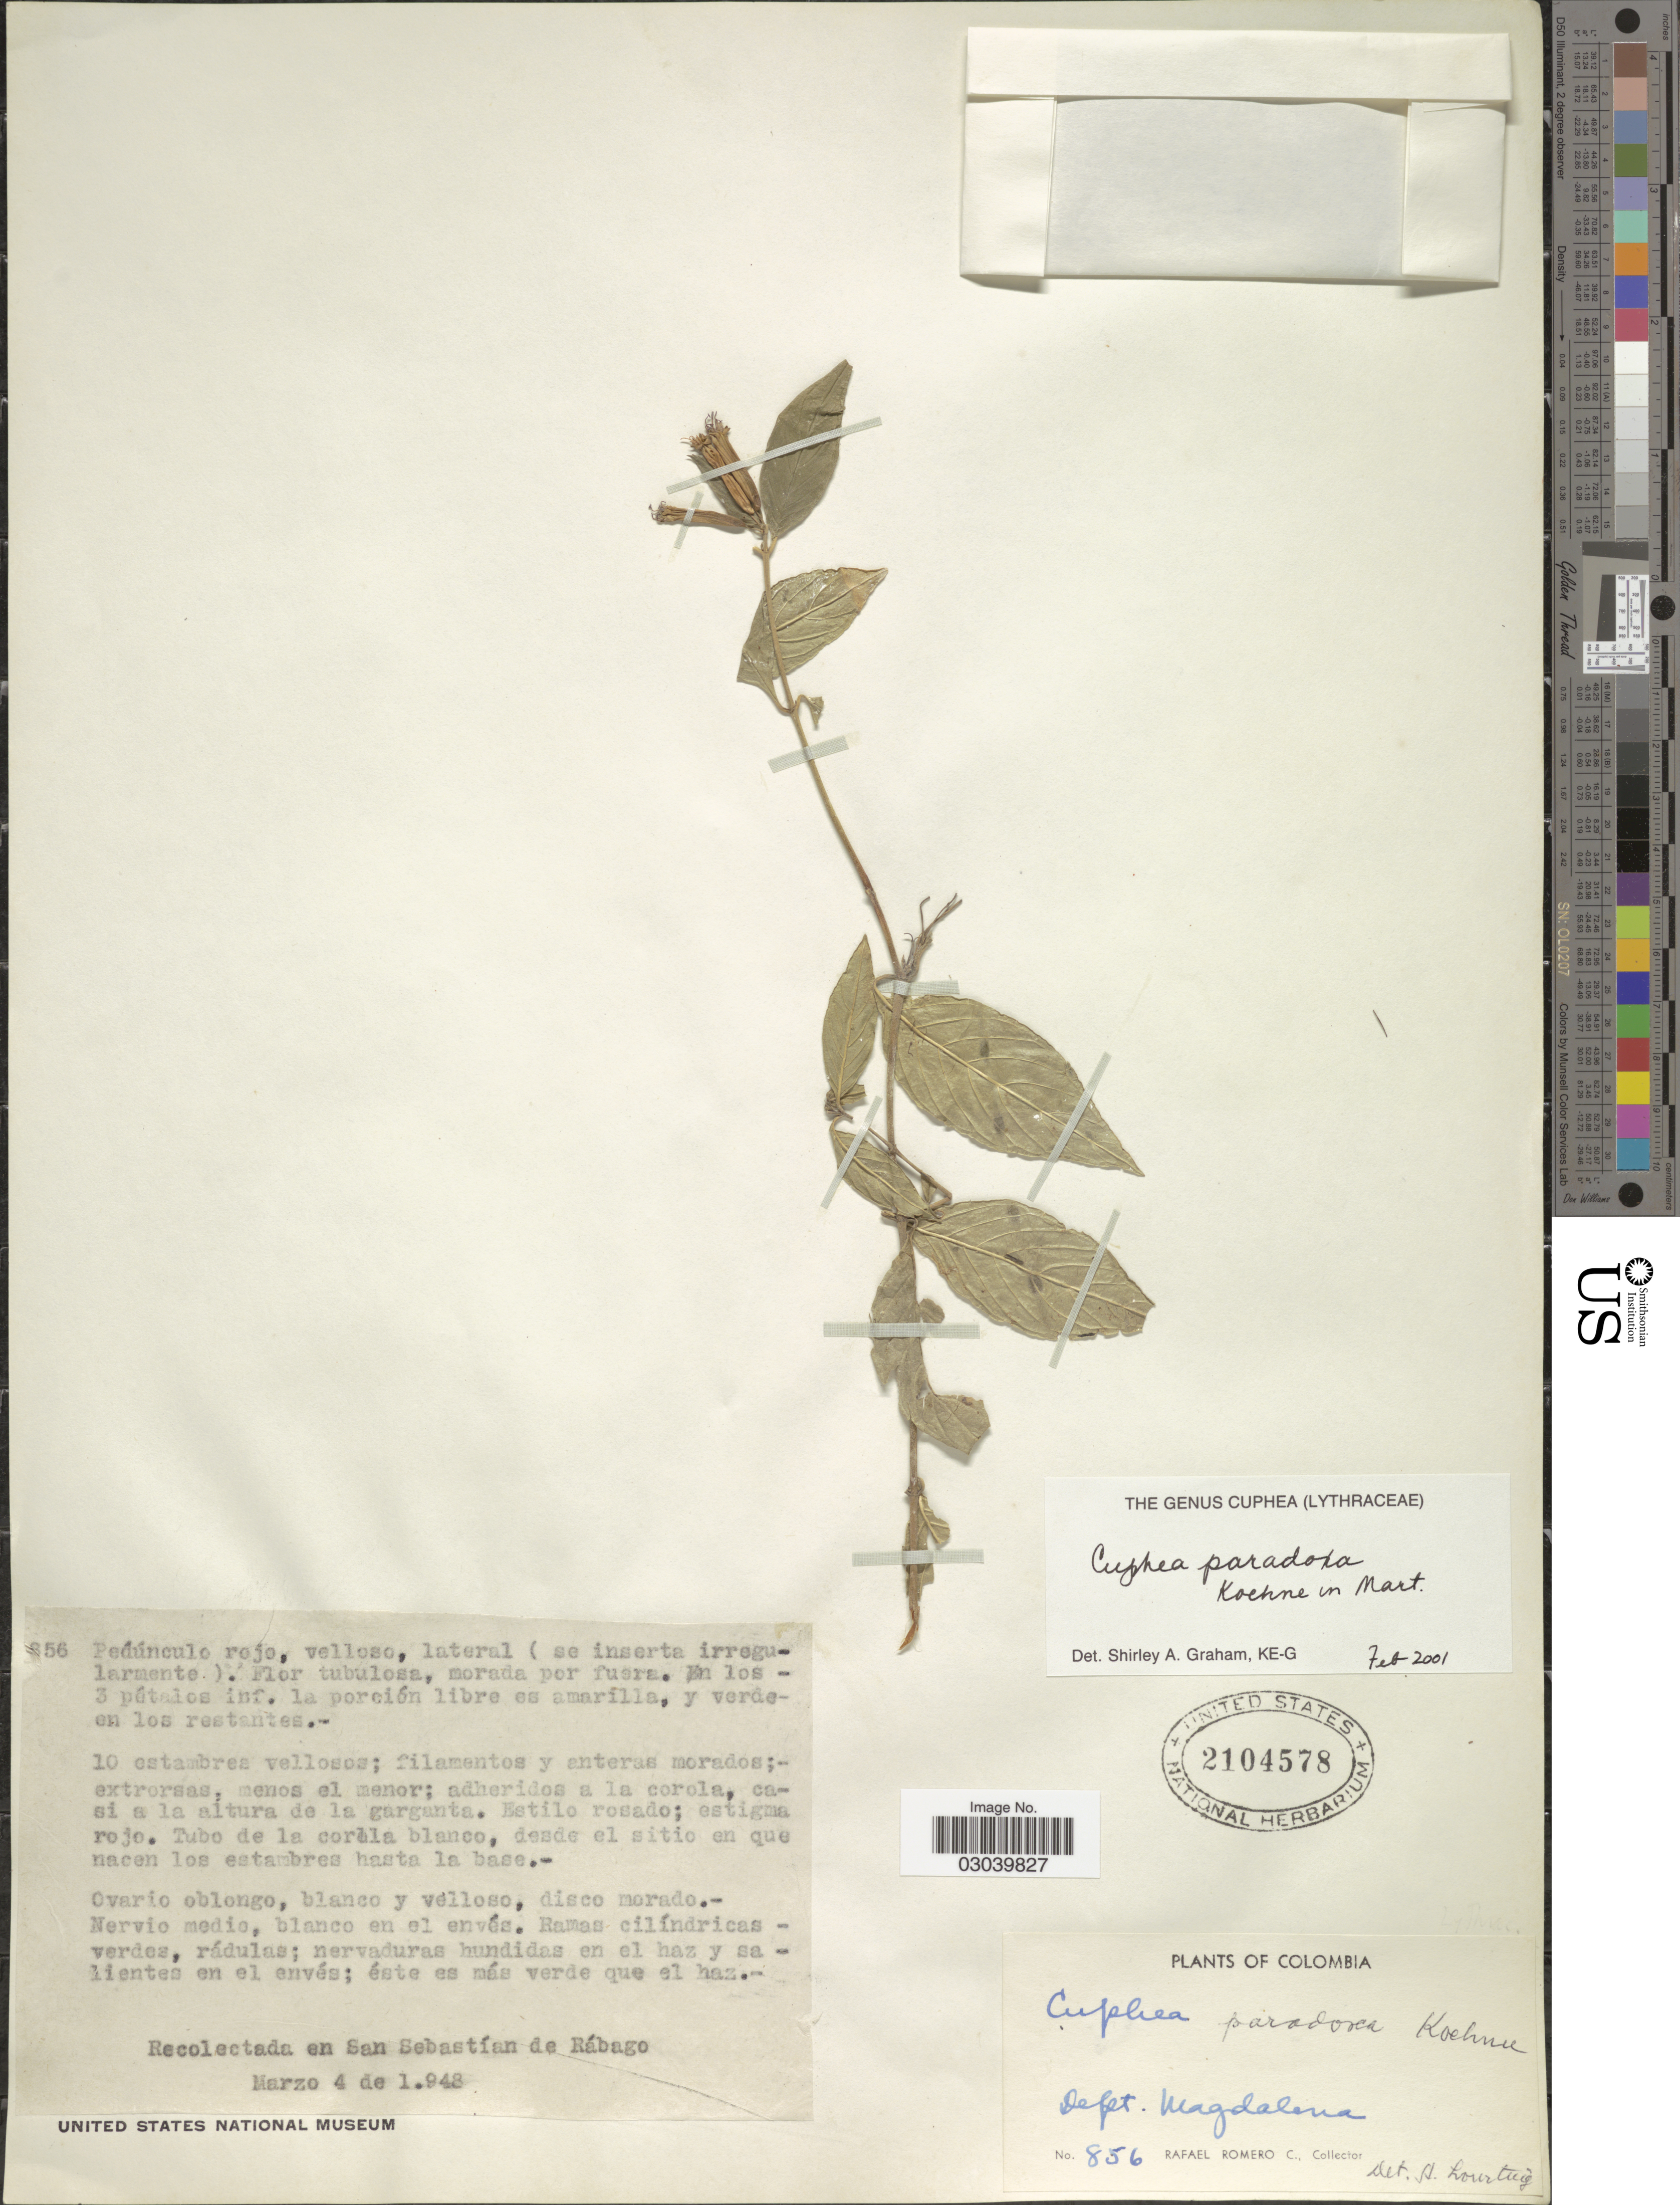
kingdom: Plantae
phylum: Tracheophyta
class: Magnoliopsida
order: Myrtales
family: Lythraceae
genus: Cuphea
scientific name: Cuphea paradoxa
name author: Koehne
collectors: R. Romero Castañeda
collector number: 856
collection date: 1948-03-04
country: Colombia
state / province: Magdalena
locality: Dept. Magdalena. San Sebastían de Rábago.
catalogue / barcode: US 2104578